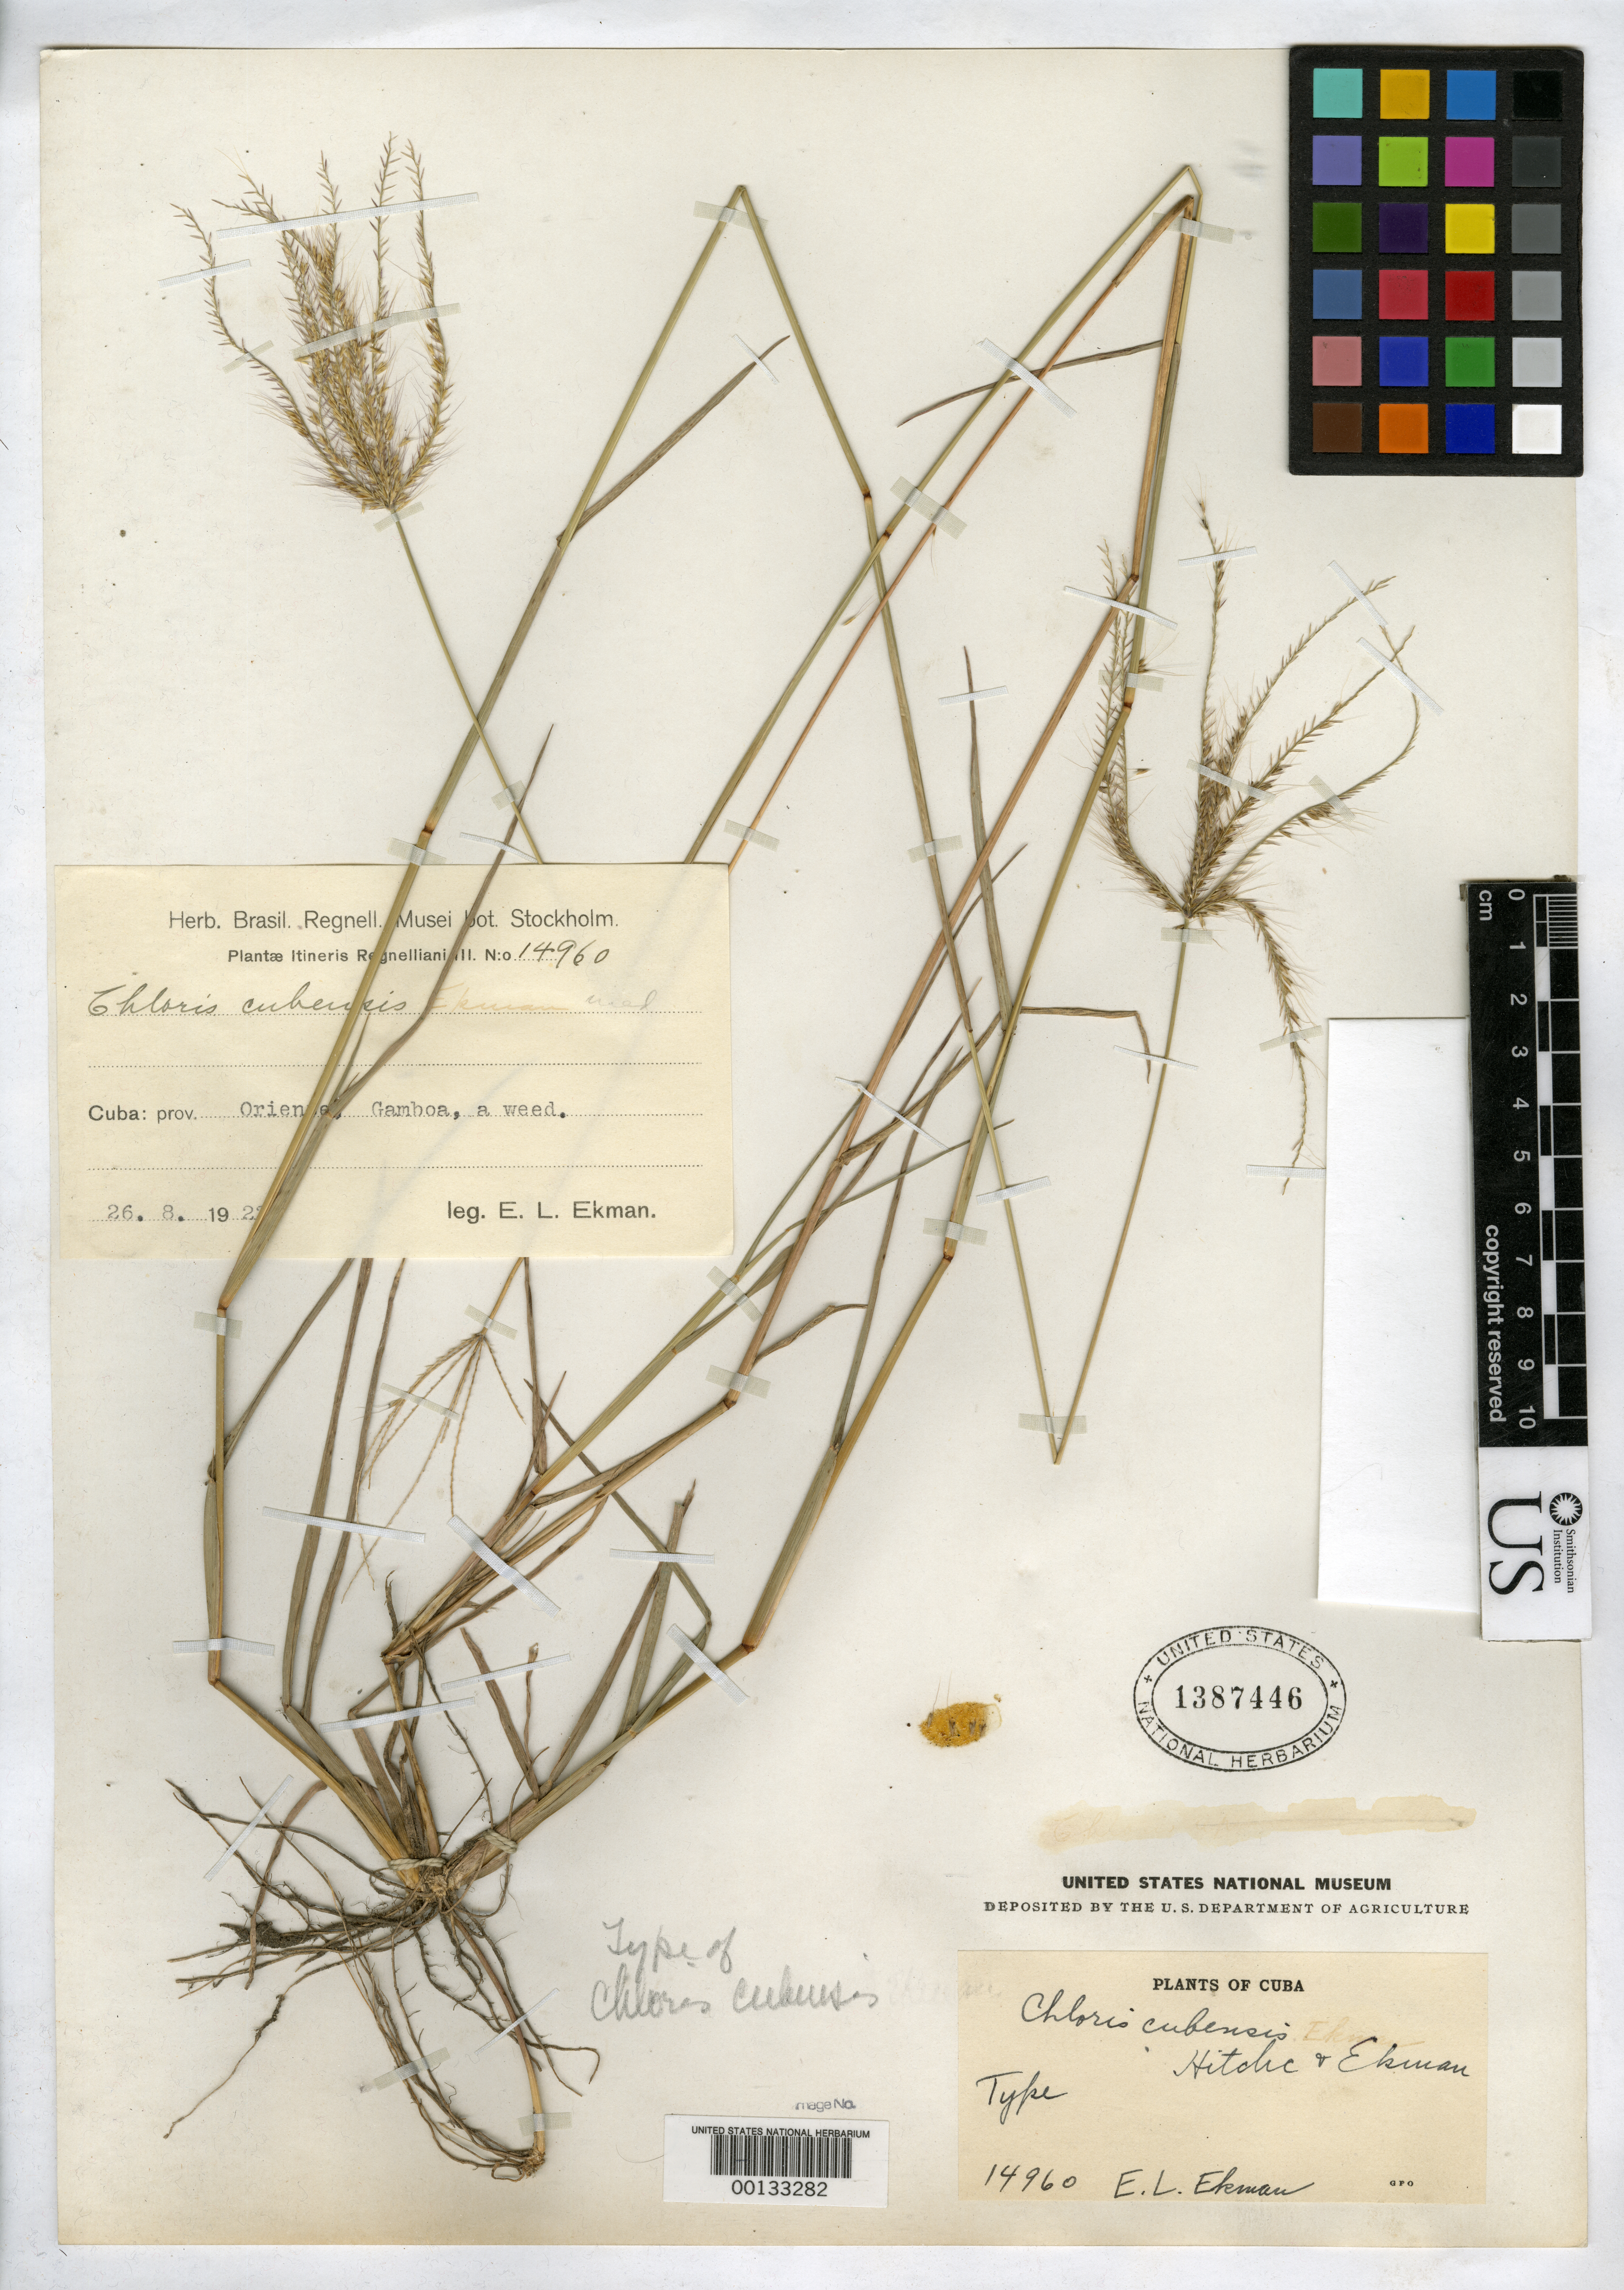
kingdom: Plantae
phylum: Tracheophyta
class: Liliopsida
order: Poales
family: Poaceae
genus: Chloris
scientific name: Chloris cubensis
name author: Hitchc. & Ekman in Hitchc.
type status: Holotype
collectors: E. L. Ekman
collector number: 14960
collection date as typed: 26 Aug 1922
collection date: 1922-08-26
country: Cuba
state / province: Oriente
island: Greater Antilles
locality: Gamboa.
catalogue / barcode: US 1387446